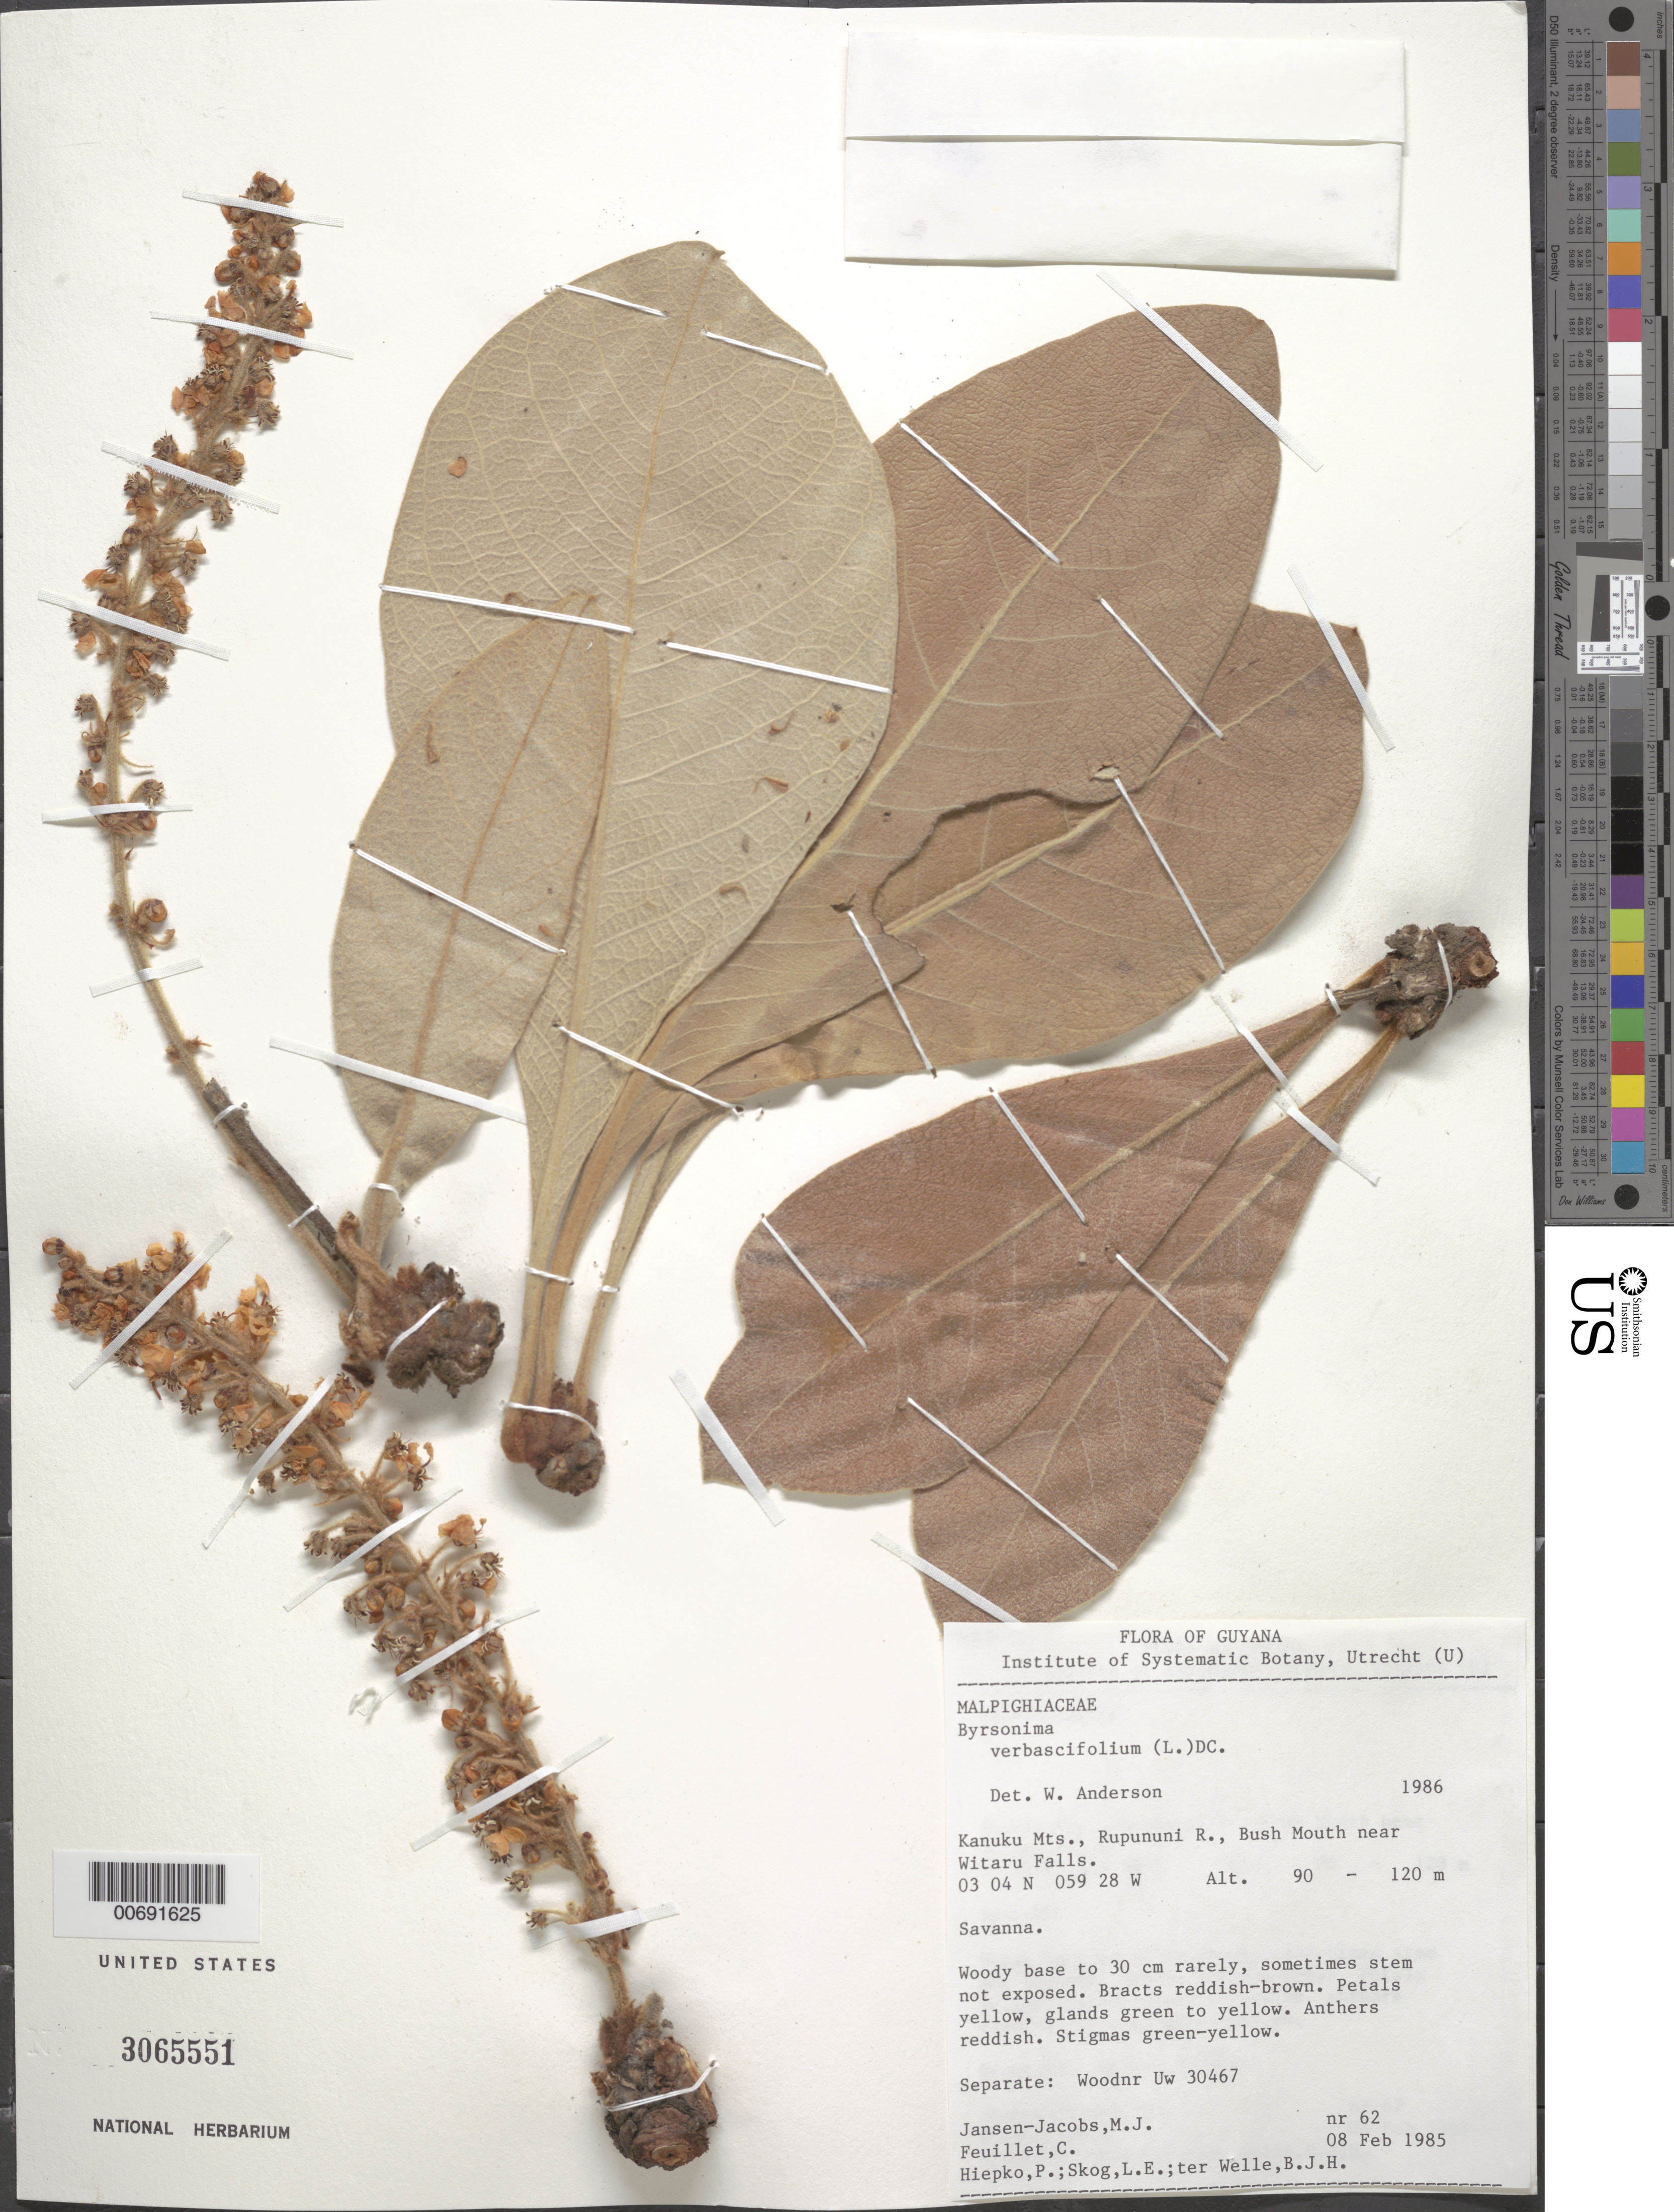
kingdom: Plantae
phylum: Tracheophyta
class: Magnoliopsida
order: Malpighiales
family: Malpighiaceae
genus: Byrsonima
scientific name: Byrsonima verbascifolia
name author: (L.) DC.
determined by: Anderson, W. R., (MICH), University of Michigan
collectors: M. J. Jansen-Jacobs, C. Feuillet, P. H. Hiepko, L. E. Skog & B. Welle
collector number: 62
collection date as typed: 8-Feb-85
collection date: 1985-02-08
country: Guyana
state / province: U. Takutu-U. Essequibo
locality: Kanuku Mts., Rupununi R., Bush Mouth near Witaru Falls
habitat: Savanna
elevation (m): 90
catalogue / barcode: US 3065551